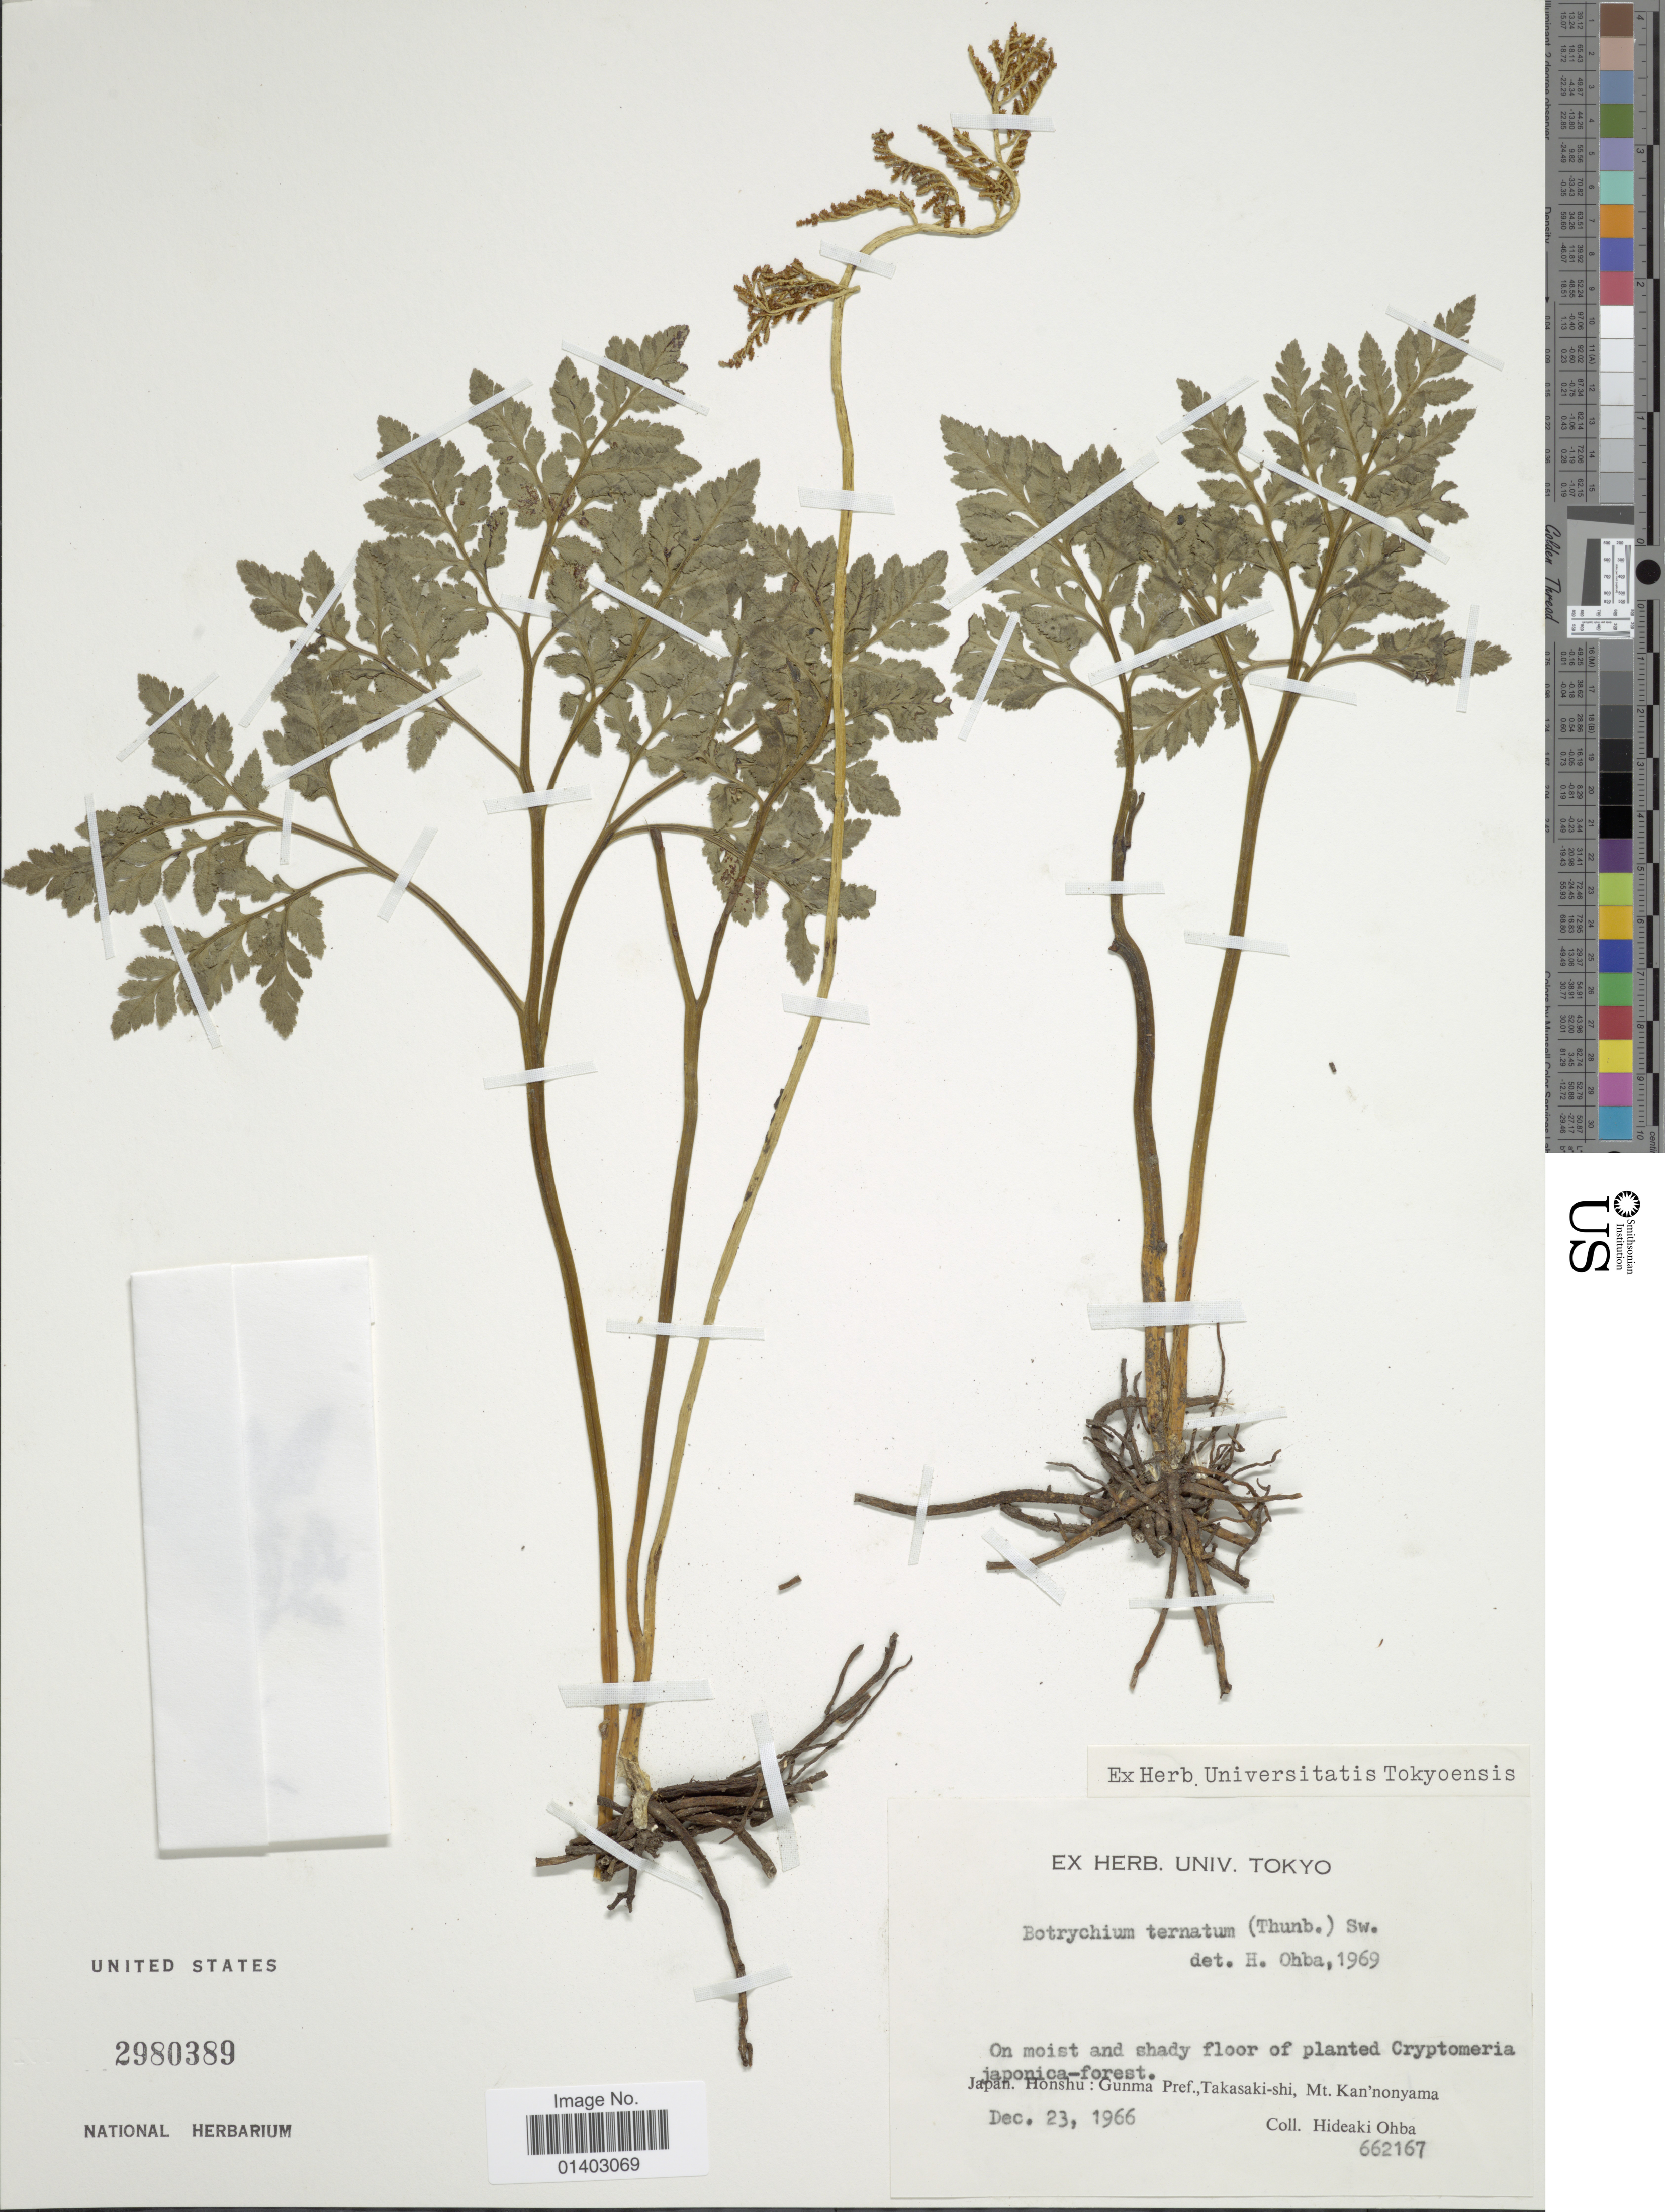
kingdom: Plantae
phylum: Tracheophyta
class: Polypodiopsida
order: Ophioglossales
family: Ophioglossaceae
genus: Botrychium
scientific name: Botrychium ternatum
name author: (Thunb.) Sw.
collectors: H. Ohba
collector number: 662167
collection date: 1966-12-23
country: Japan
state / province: Gunma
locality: Honshu: Pref., Takasaki-shi, mt Kan'nonyama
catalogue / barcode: US 2980389